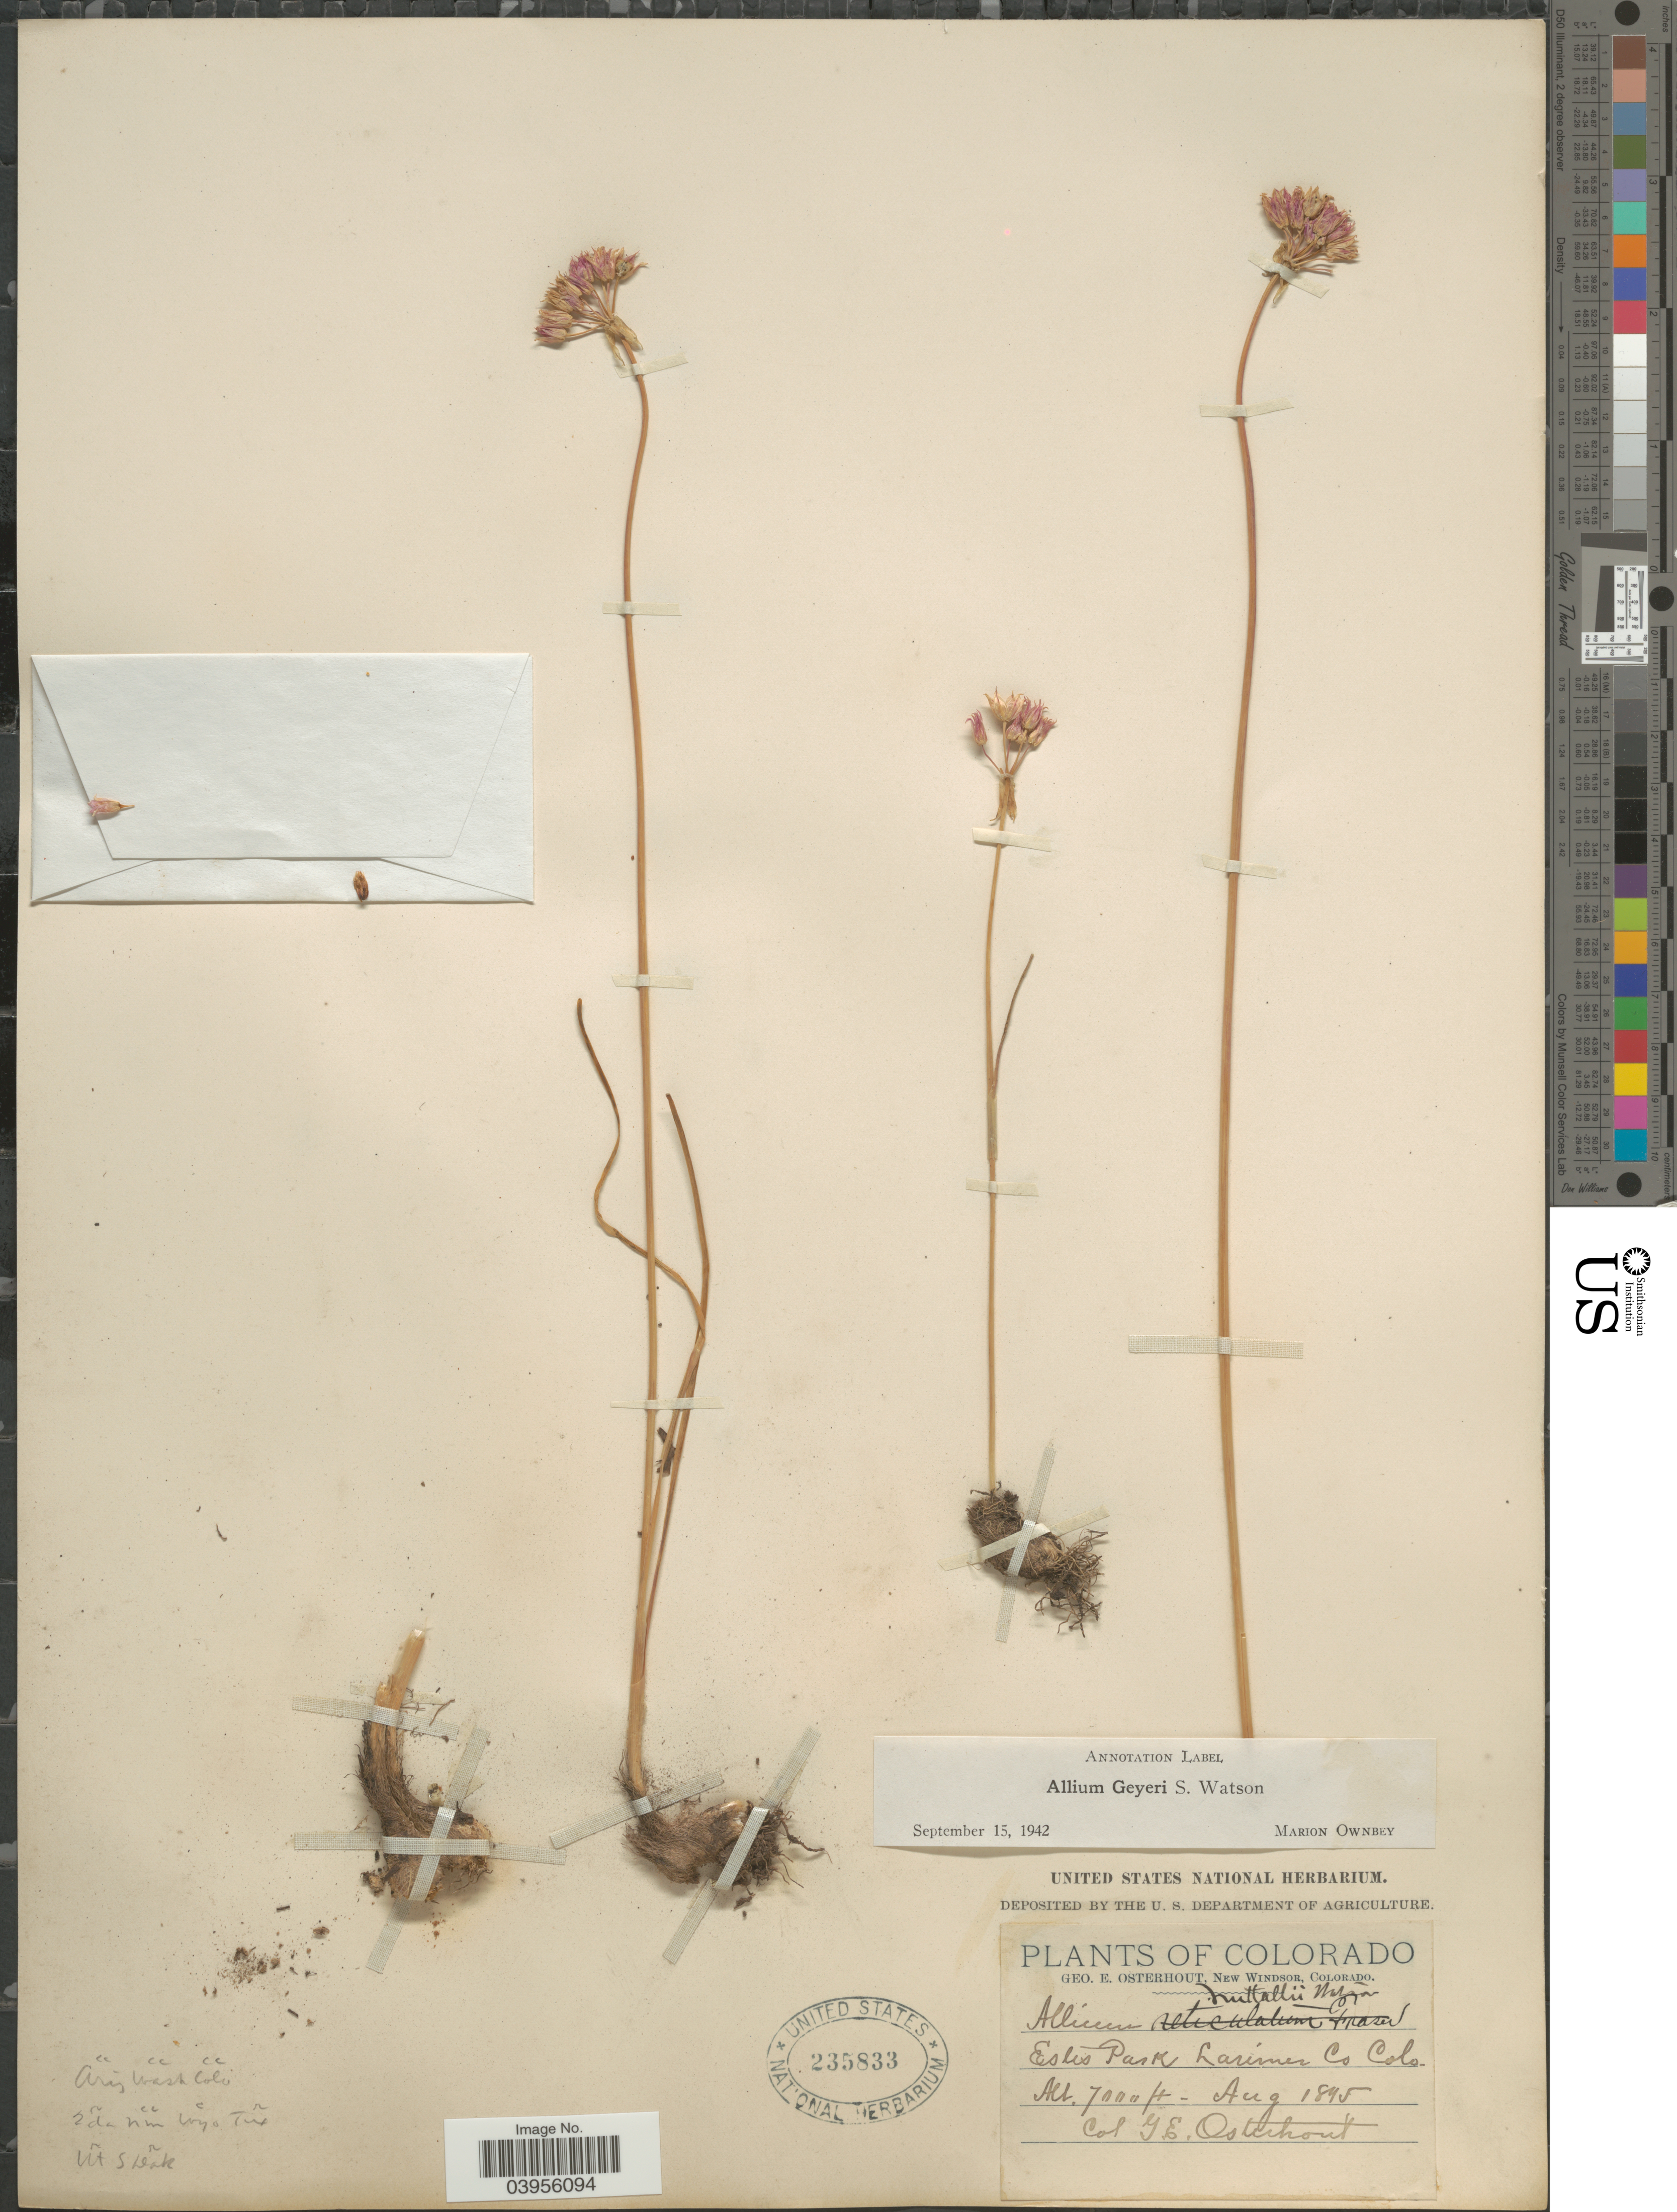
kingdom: Plantae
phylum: Tracheophyta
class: Liliopsida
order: Asparagales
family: Amaryllidaceae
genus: Allium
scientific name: Allium geyeri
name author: S. Watson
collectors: G. Osterhout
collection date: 1895-08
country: United States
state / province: Colorado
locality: Estes Park, Larimer Co.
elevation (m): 2134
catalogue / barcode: US 235833